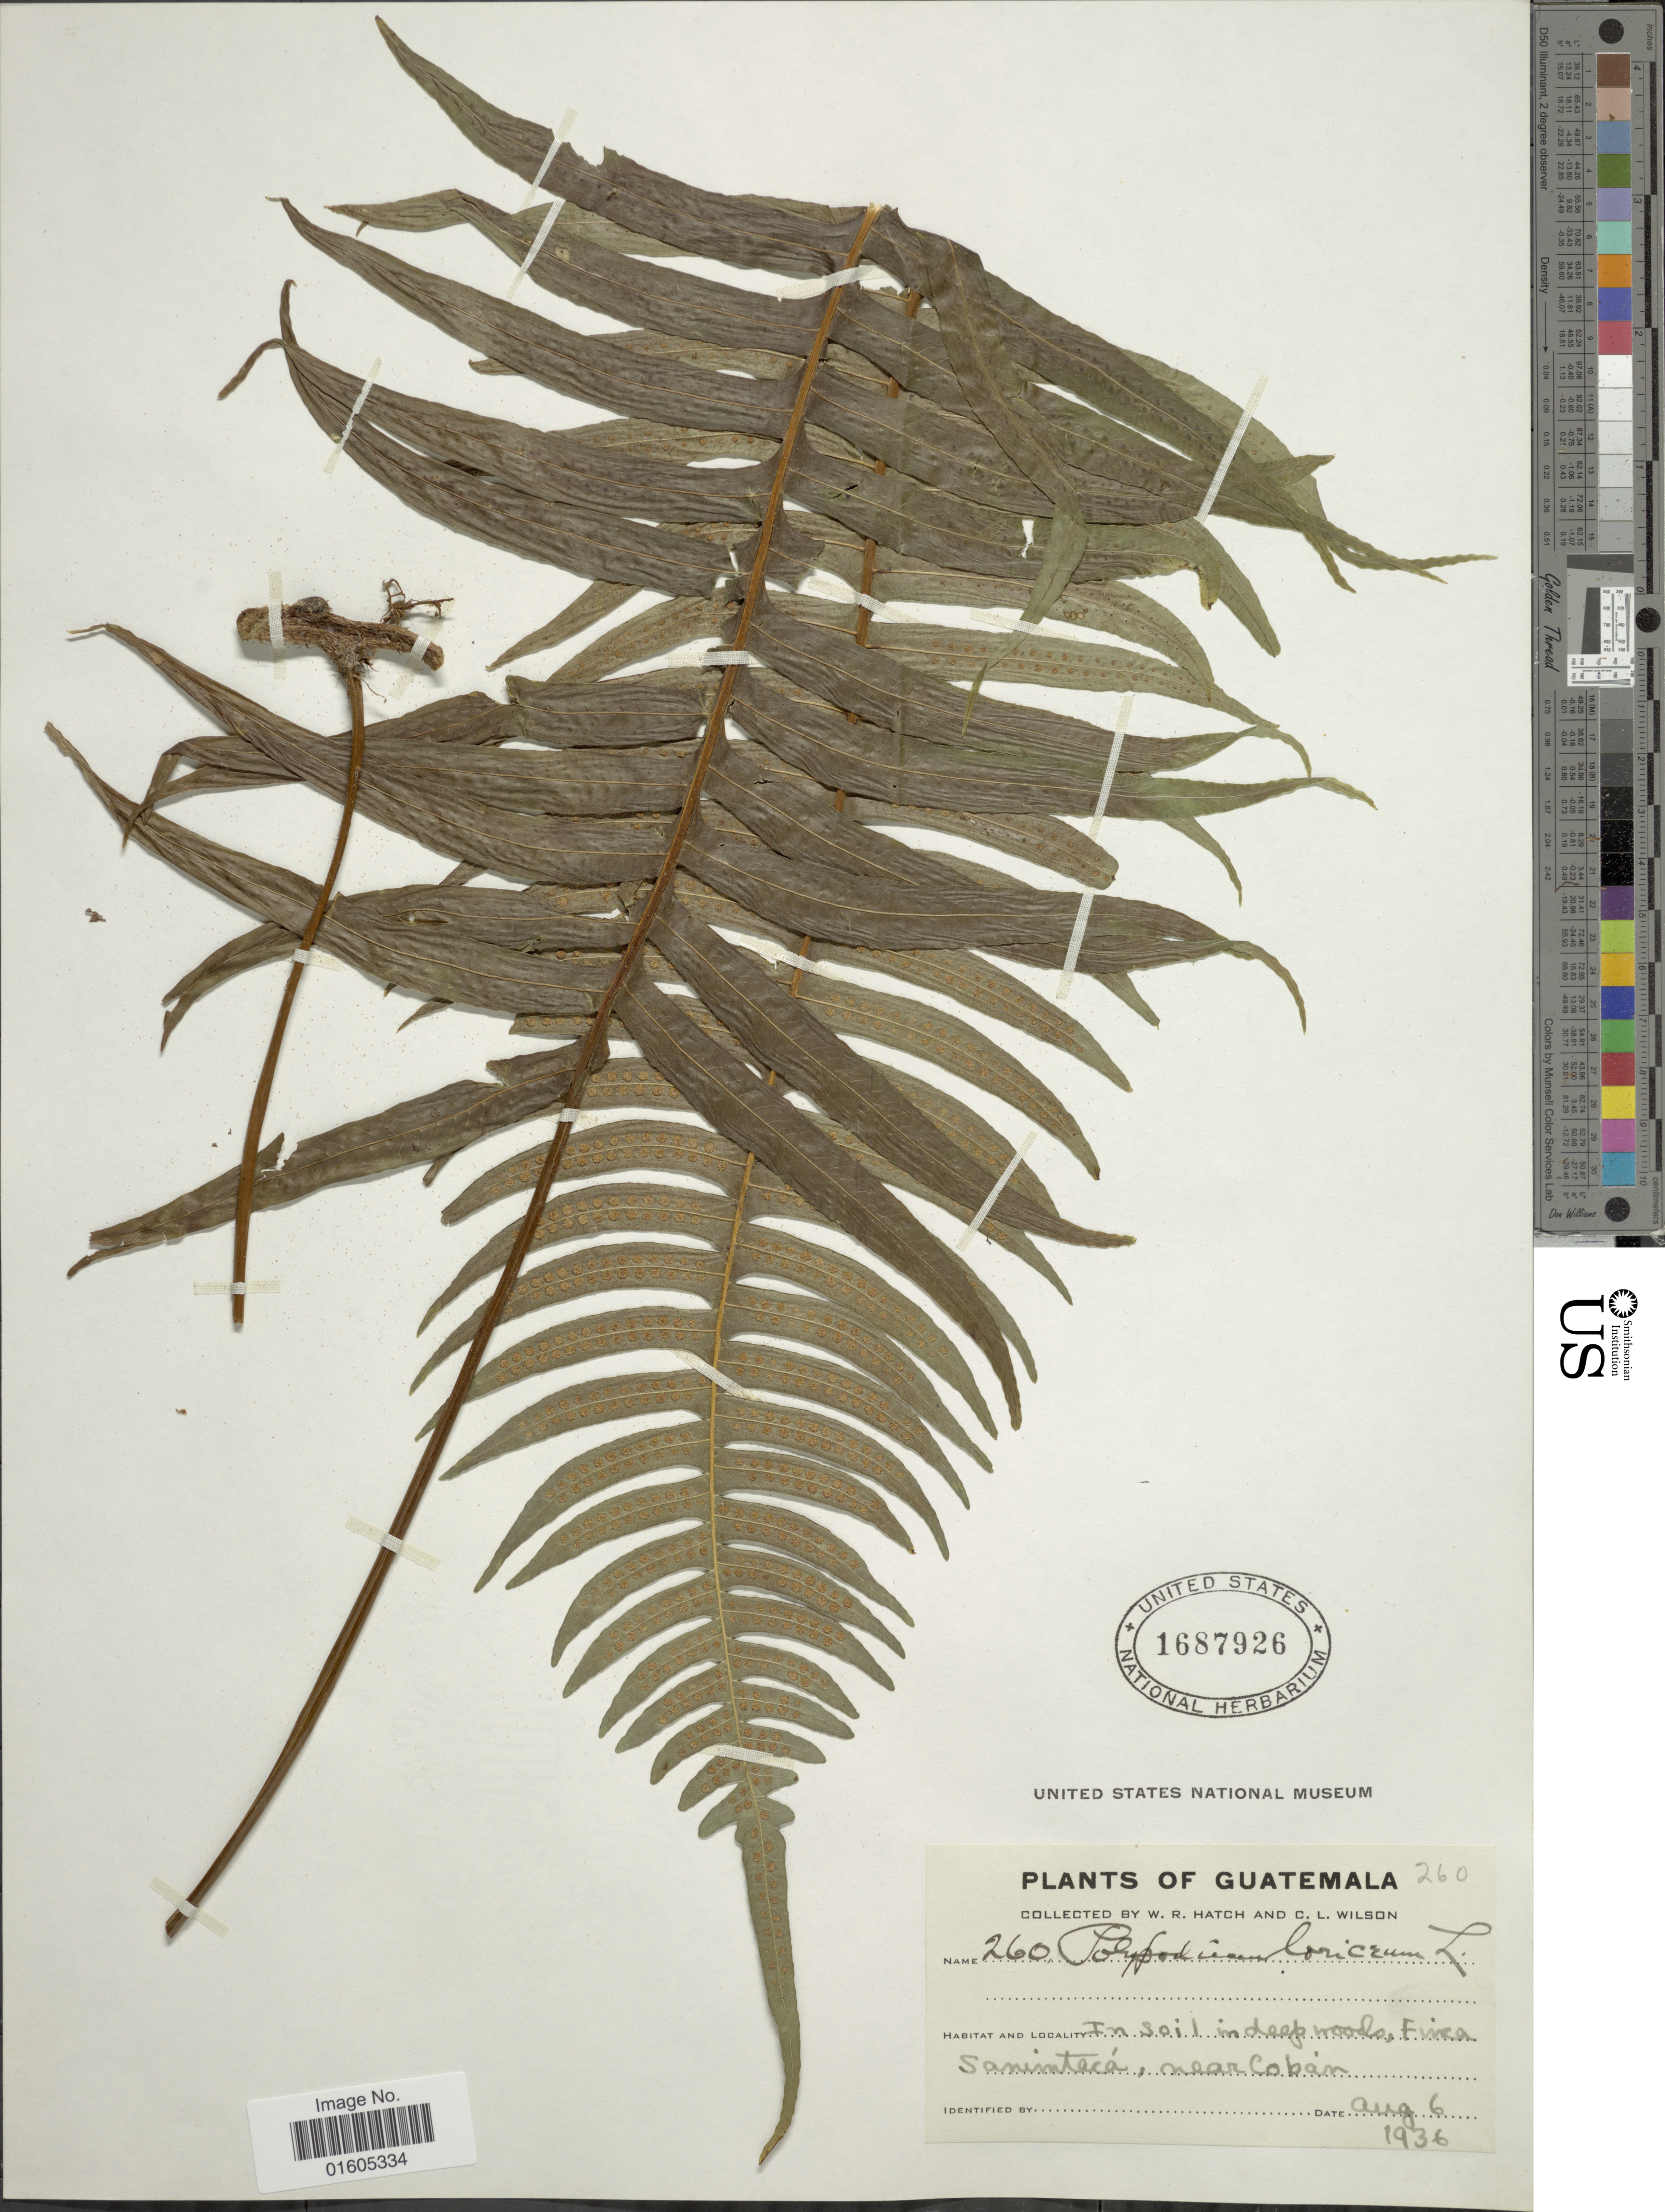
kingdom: Plantae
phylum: Tracheophyta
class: Polypodiopsida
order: Polypodiales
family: Polypodiaceae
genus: Serpocaulon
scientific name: Serpocaulon loriceum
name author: (L.) A.R. Sm.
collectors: W. Hatch & C. L. Wilson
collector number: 260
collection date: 1936-08-06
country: Guatemala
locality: In soil in deep woods, Finca Sanintecá, near Cobán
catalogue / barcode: US 1687926